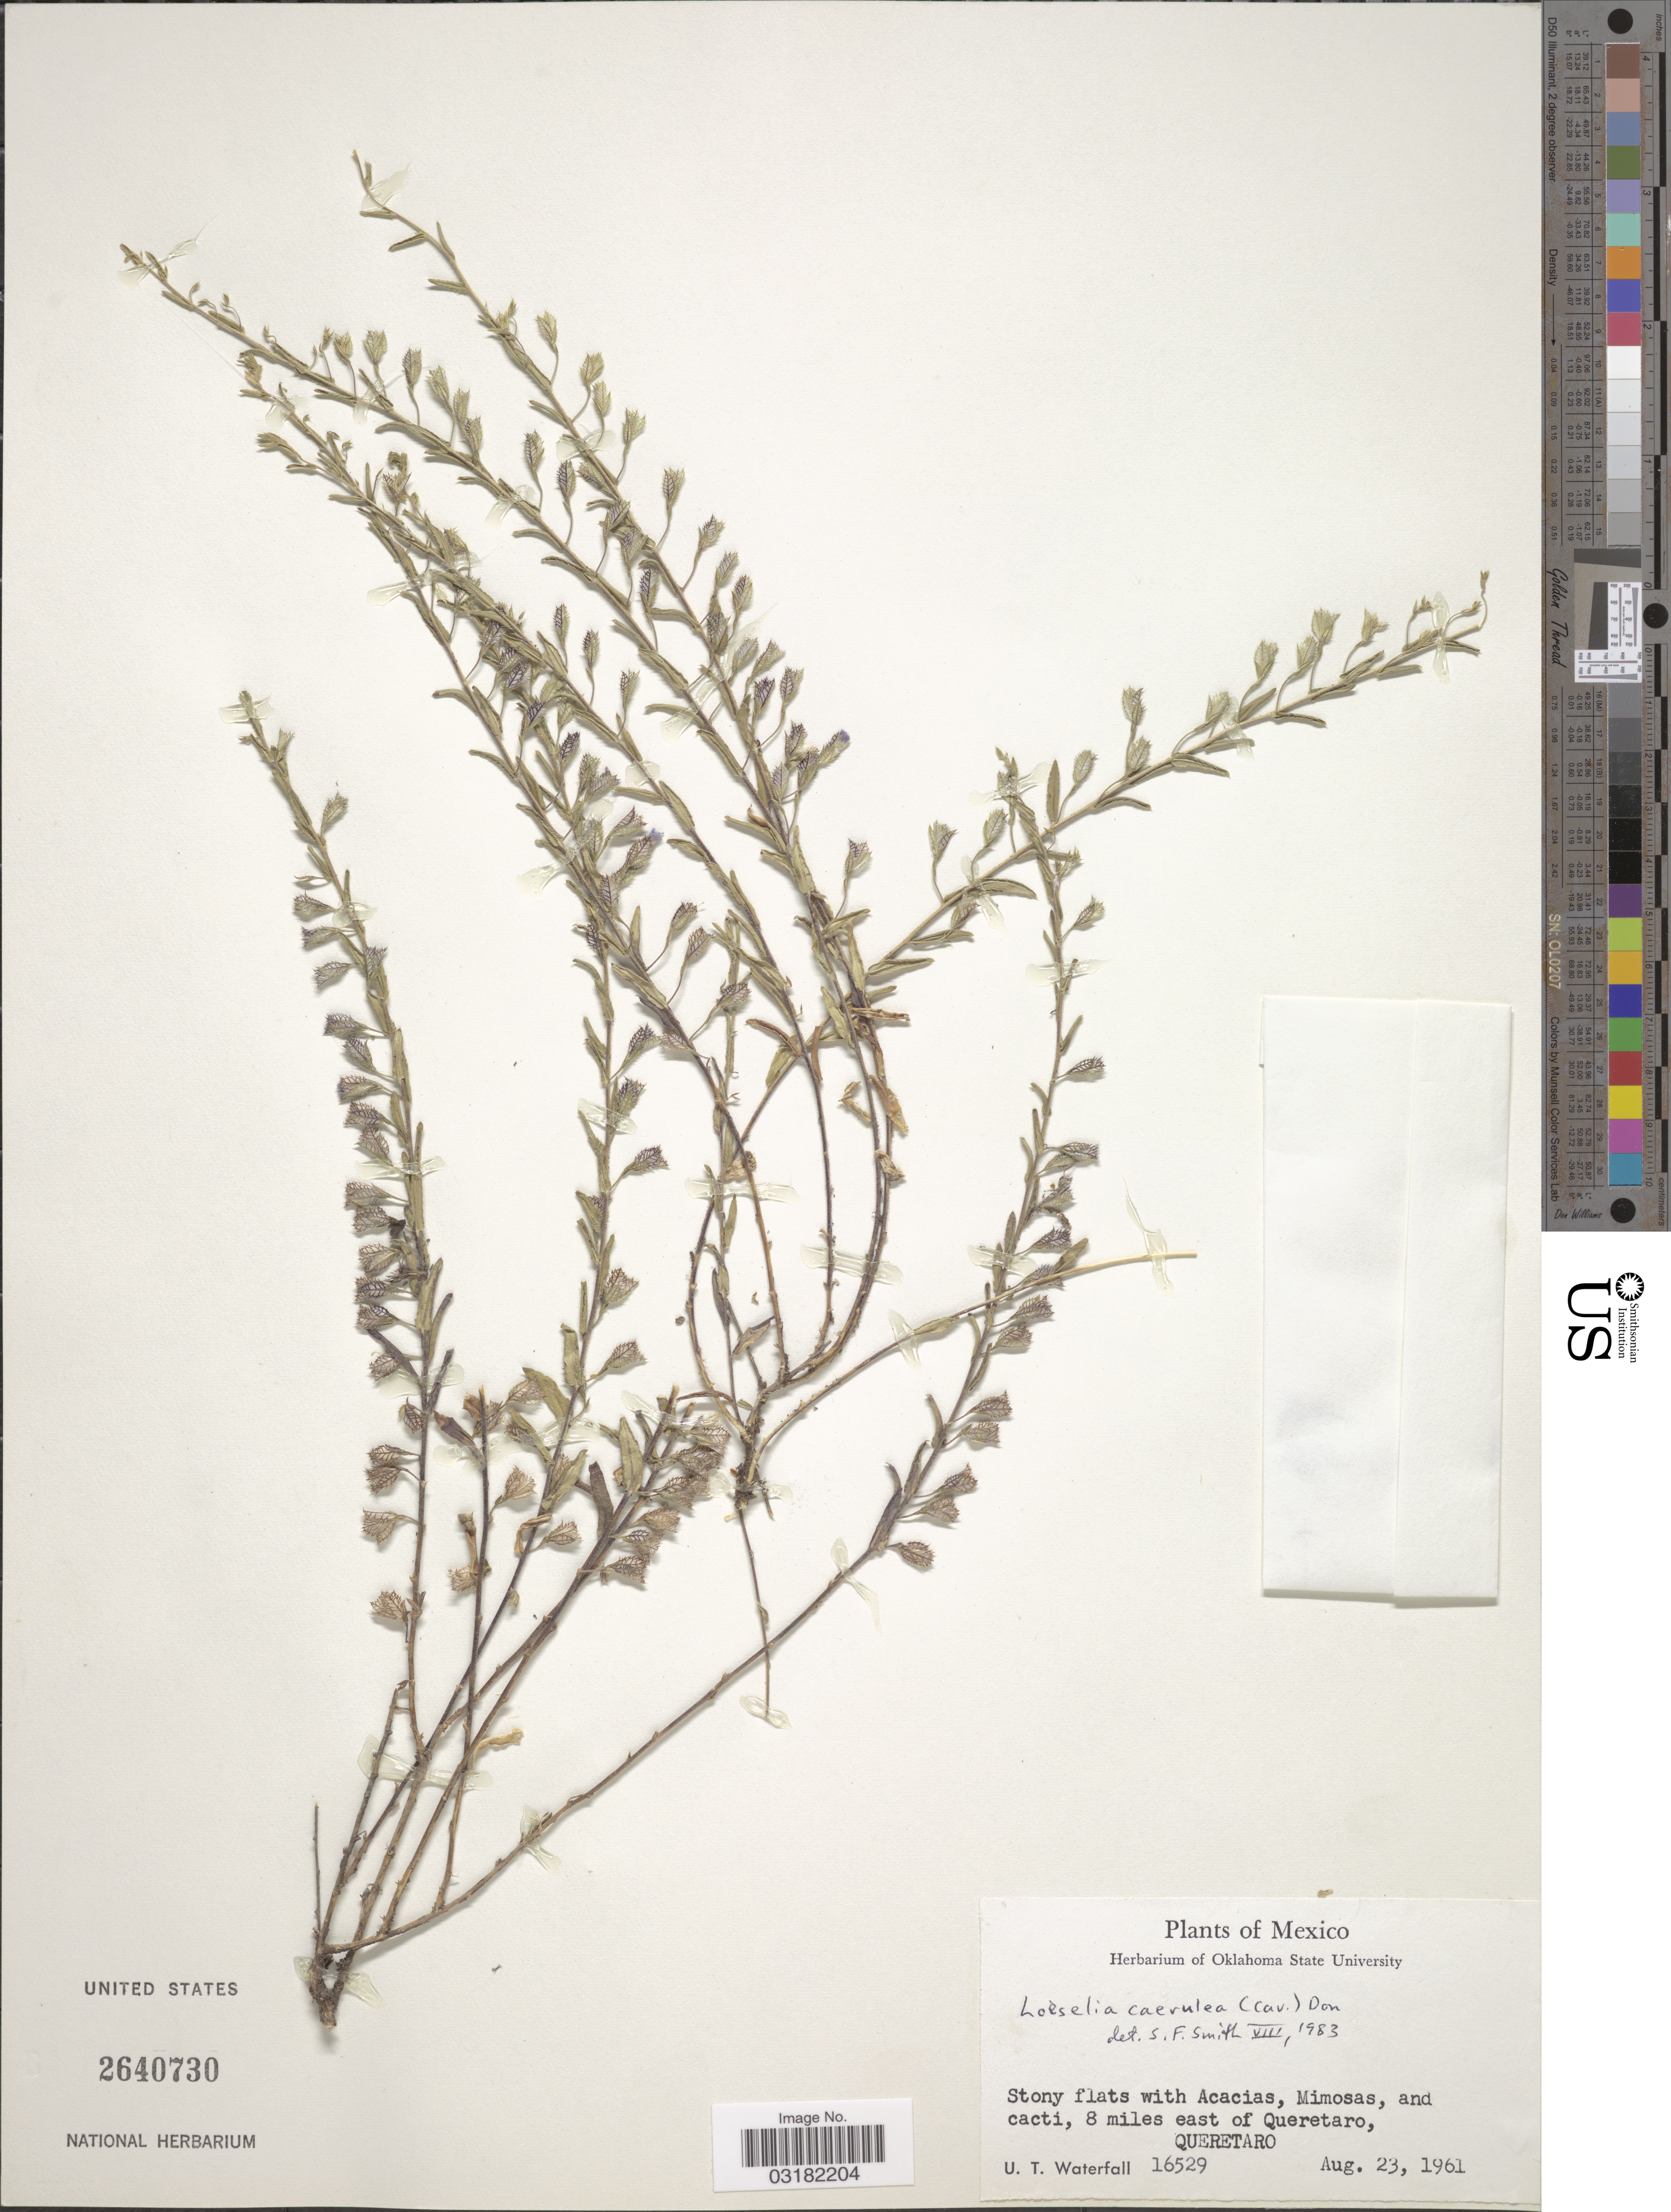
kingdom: Plantae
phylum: Tracheophyta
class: Magnoliopsida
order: Ericales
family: Polemoniaceae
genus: Loeselia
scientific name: Loeselia caerulea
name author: (Cav.) G. Don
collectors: U. T. Waterfall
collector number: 16529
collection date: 1961-08-23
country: Mexico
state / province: Querétaro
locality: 8 miles east of Queretaro.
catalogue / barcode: US 2640730